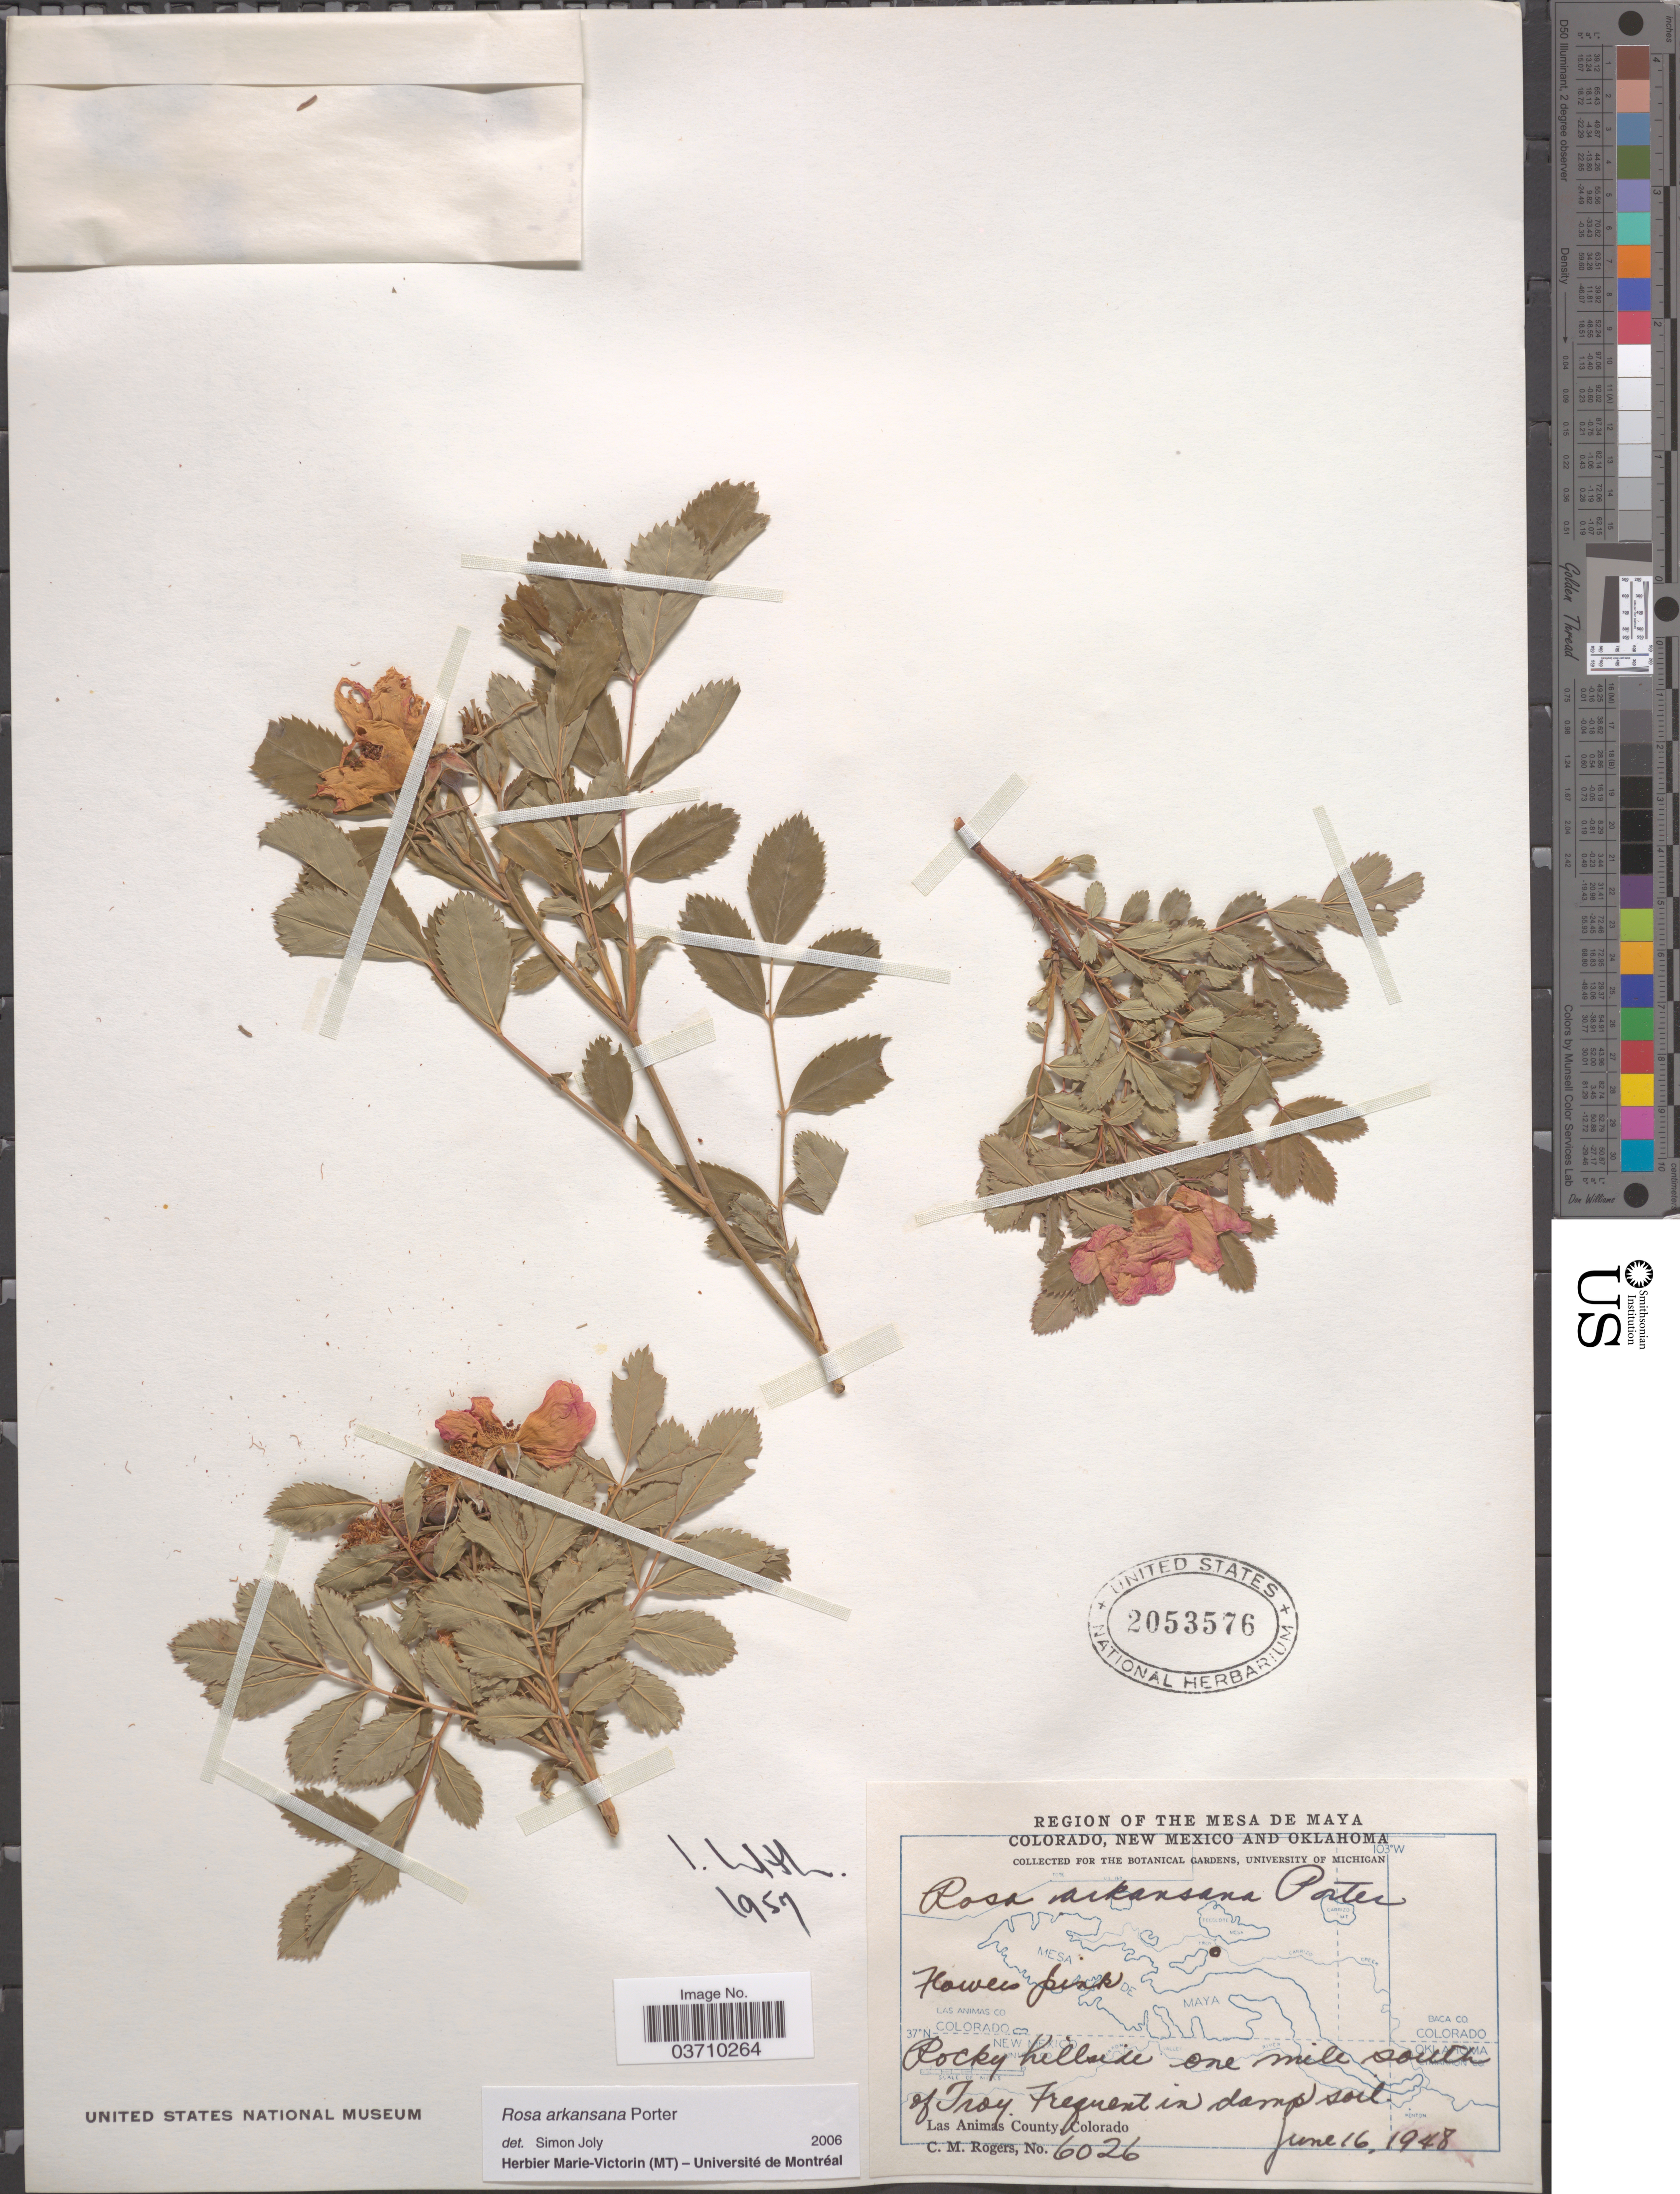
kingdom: Plantae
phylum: Tracheophyta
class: Magnoliopsida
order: Rosales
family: Rosaceae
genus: Rosa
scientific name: Rosa arkansana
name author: Porter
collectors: C. M. Rogers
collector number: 6026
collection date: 1948-06-16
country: United States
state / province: Colorado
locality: Region of the Mesa de Maya. Rocky hillside one mile south of Troy. Las Animas County.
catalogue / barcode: US 2053576